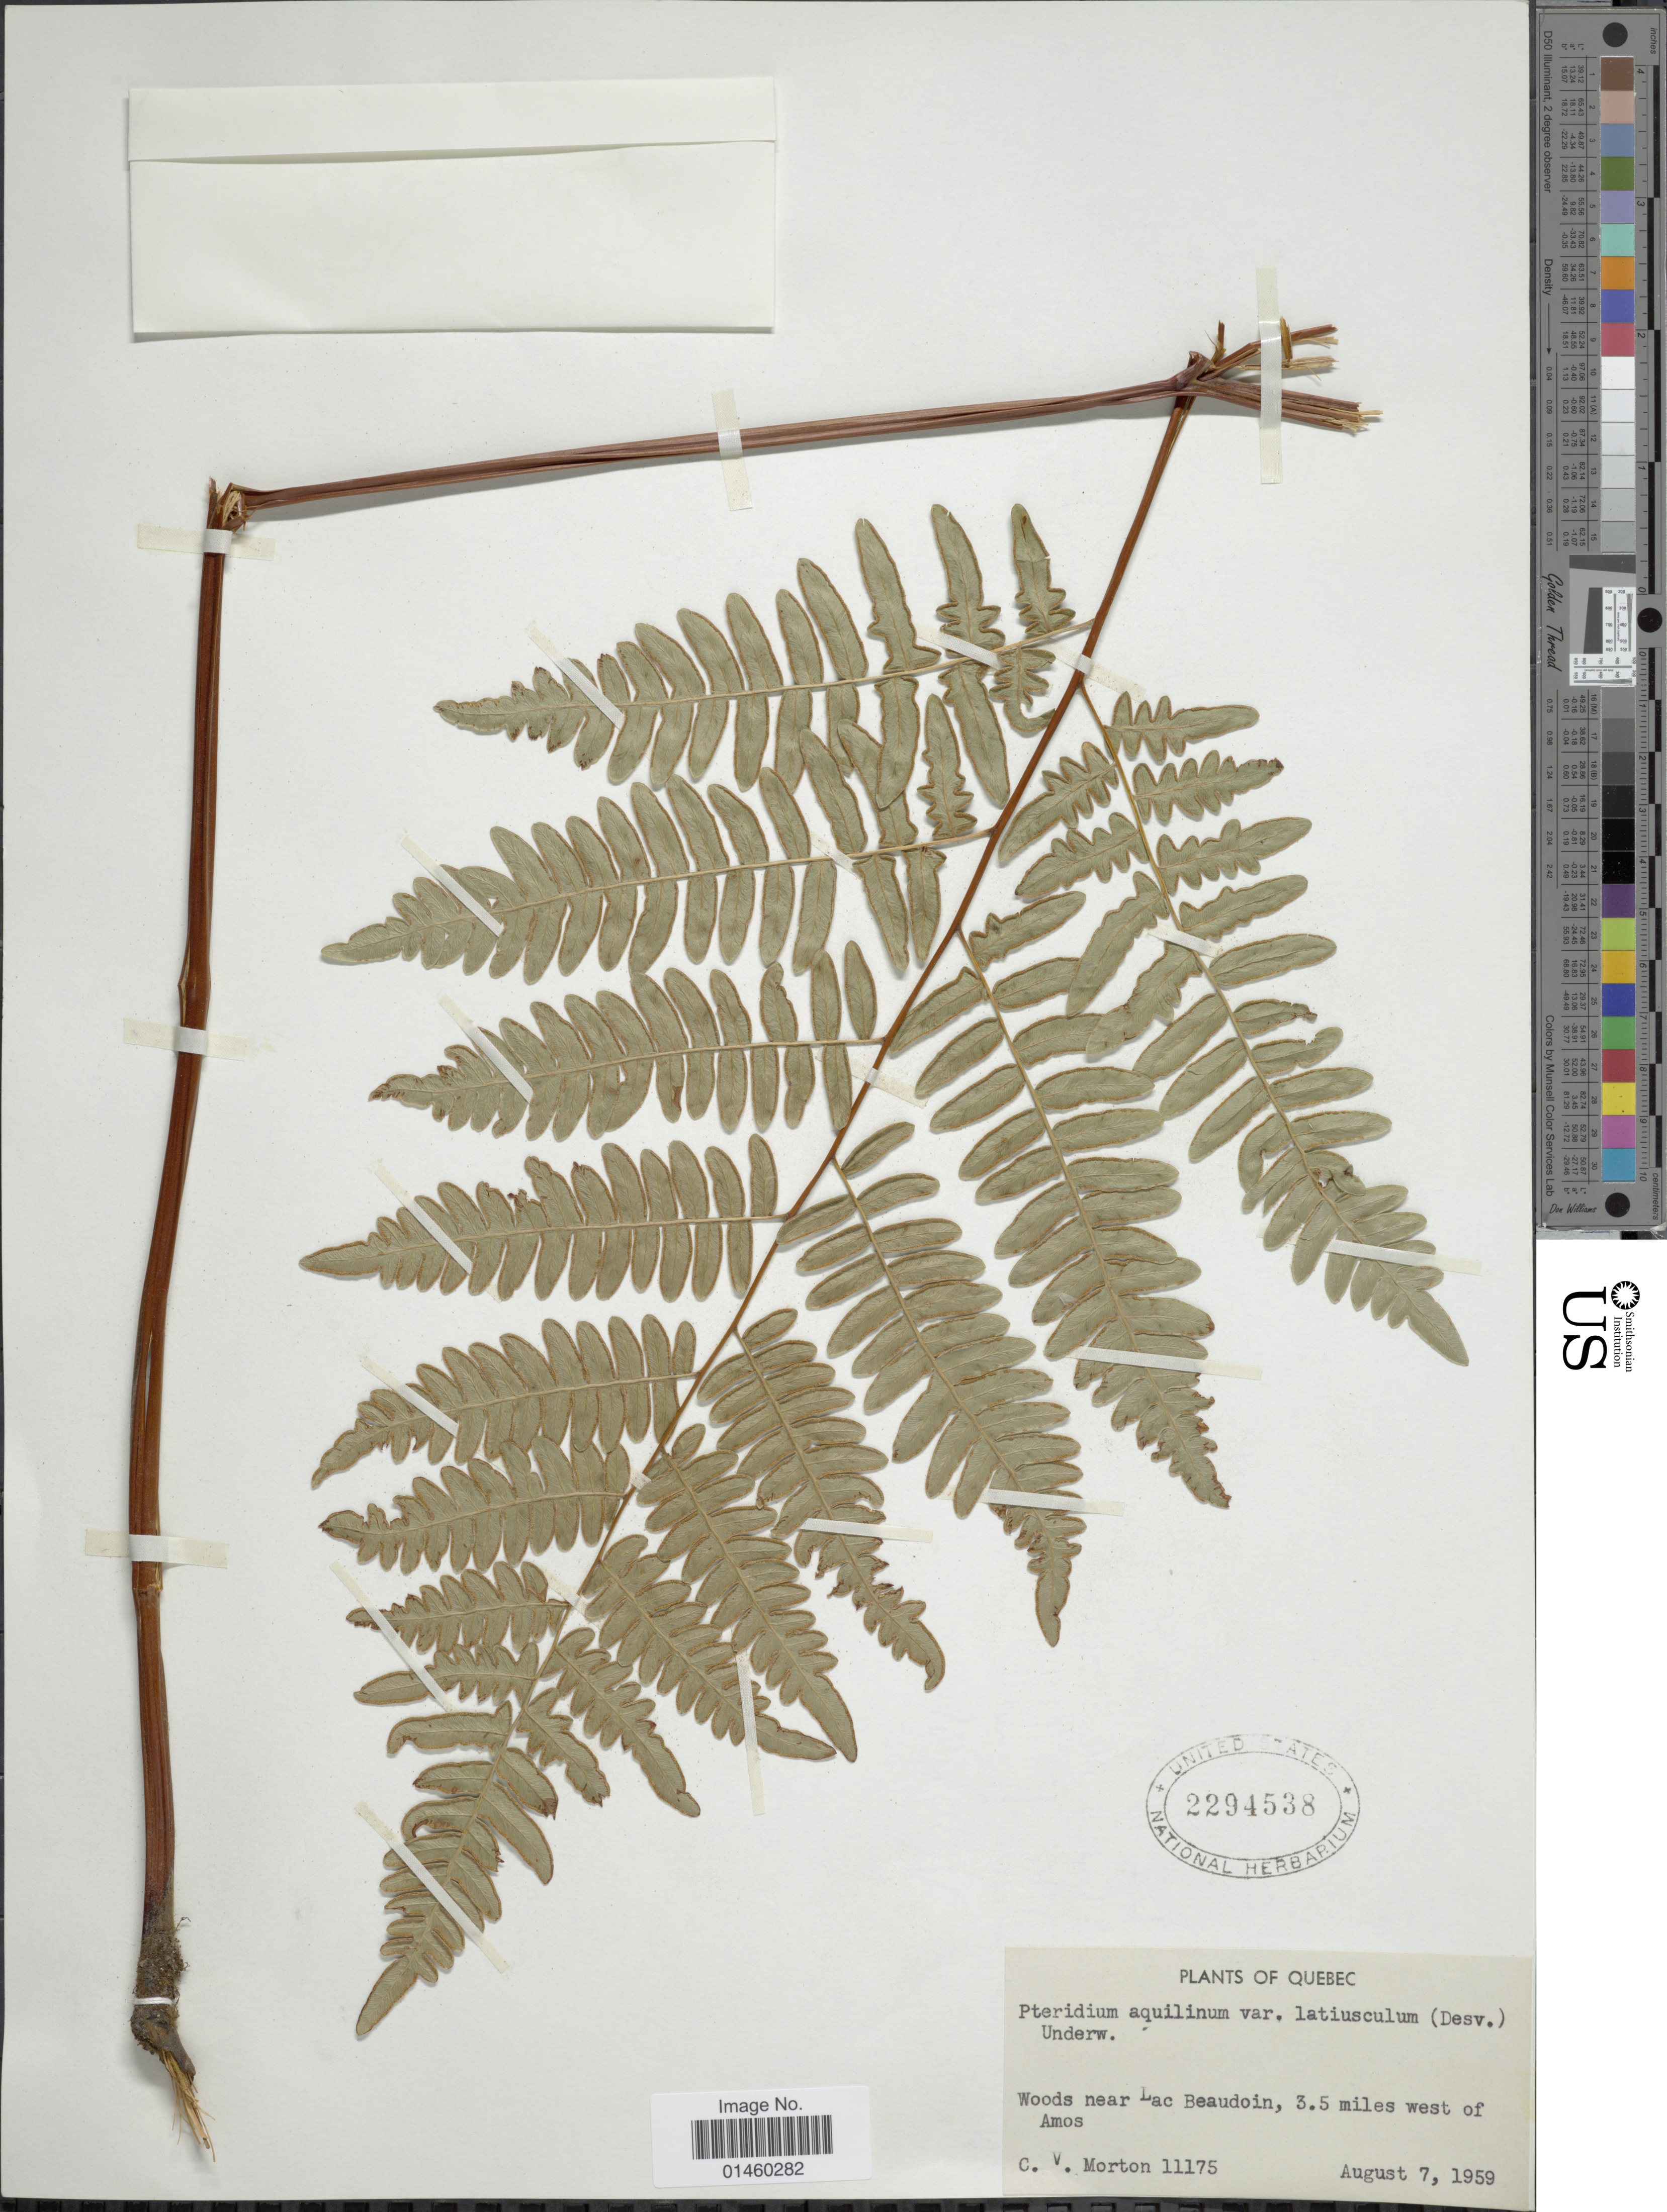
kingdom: Plantae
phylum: Tracheophyta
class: Polypodiopsida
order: Polypodiales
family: Dennstaedtiaceae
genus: Pteridium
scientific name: Pteridium aquilinum var. latiusculum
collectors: C. V. Morton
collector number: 11175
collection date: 1959-08-07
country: Canada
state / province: Quebec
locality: Woods near Lac Beaudoin, 3.5 miles west of Amos.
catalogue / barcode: US 2294538